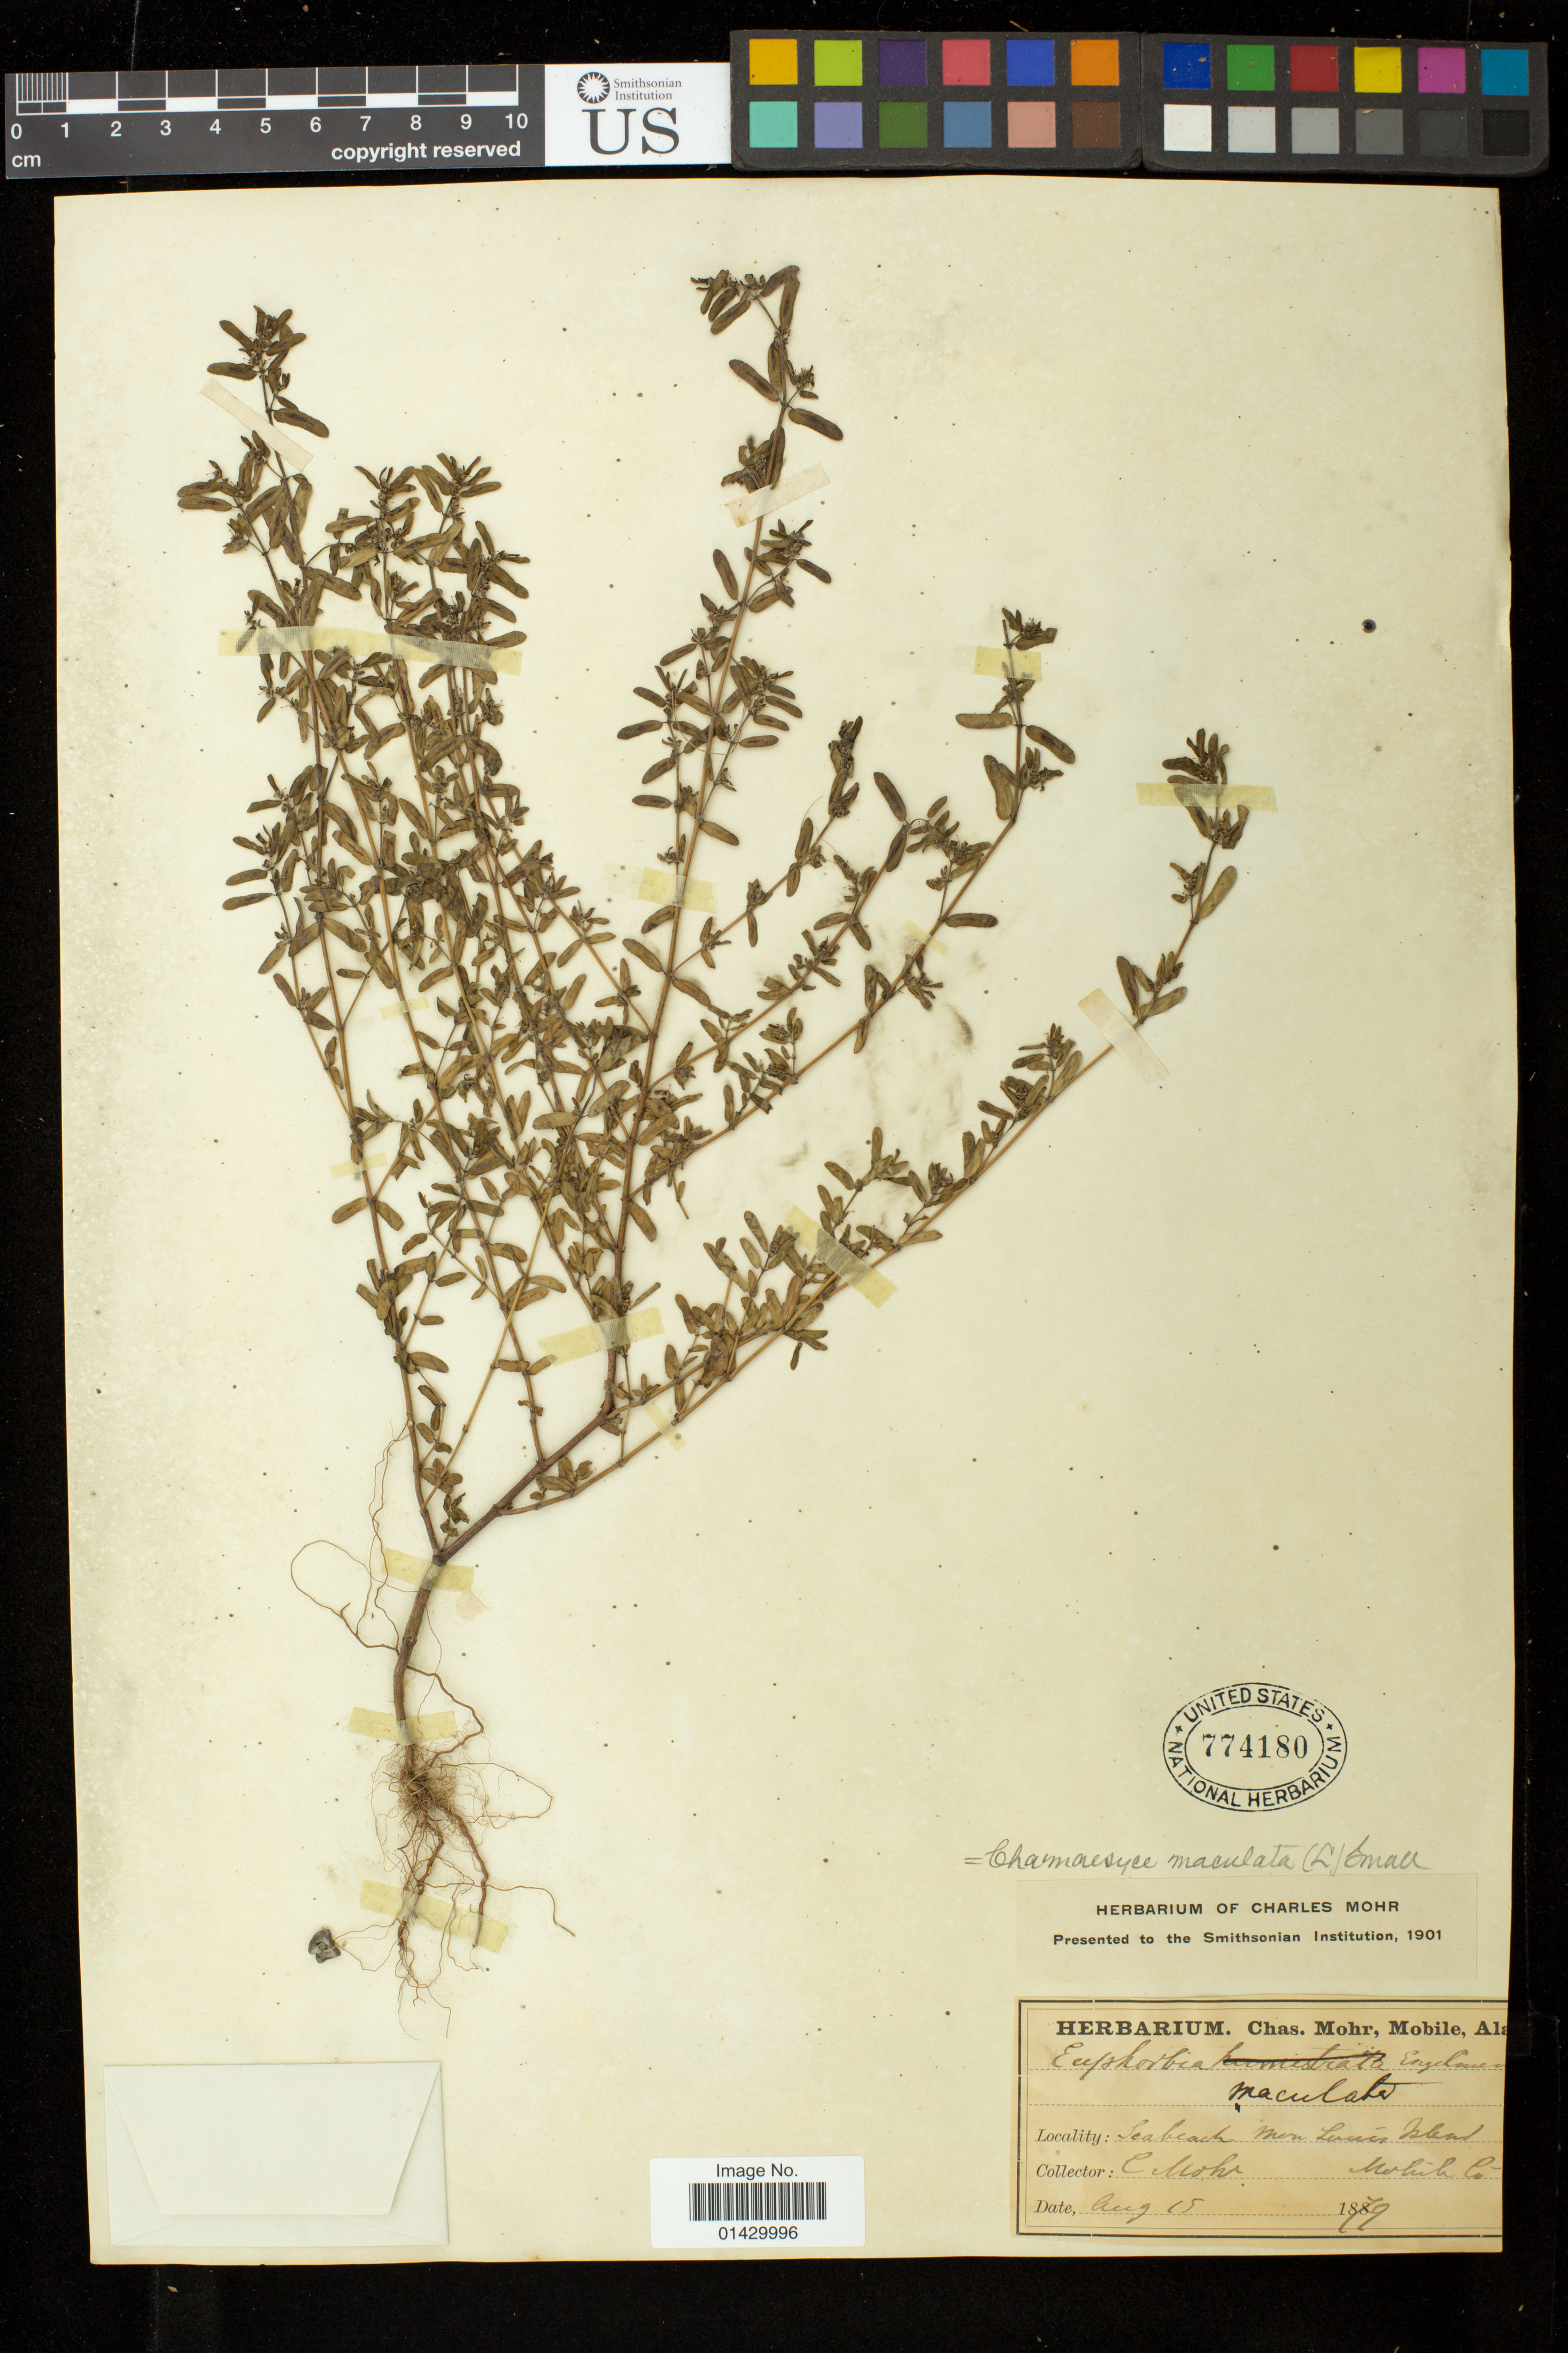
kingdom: Plantae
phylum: Tracheophyta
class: Magnoliopsida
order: Malpighiales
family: Euphorbiaceae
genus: Euphorbia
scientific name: Euphorbia maculata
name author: L.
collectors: C. T. Mohr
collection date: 1879-08-15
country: United States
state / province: Alabama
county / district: Mobile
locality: Seabeach Mon Louis Island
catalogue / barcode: US 774180